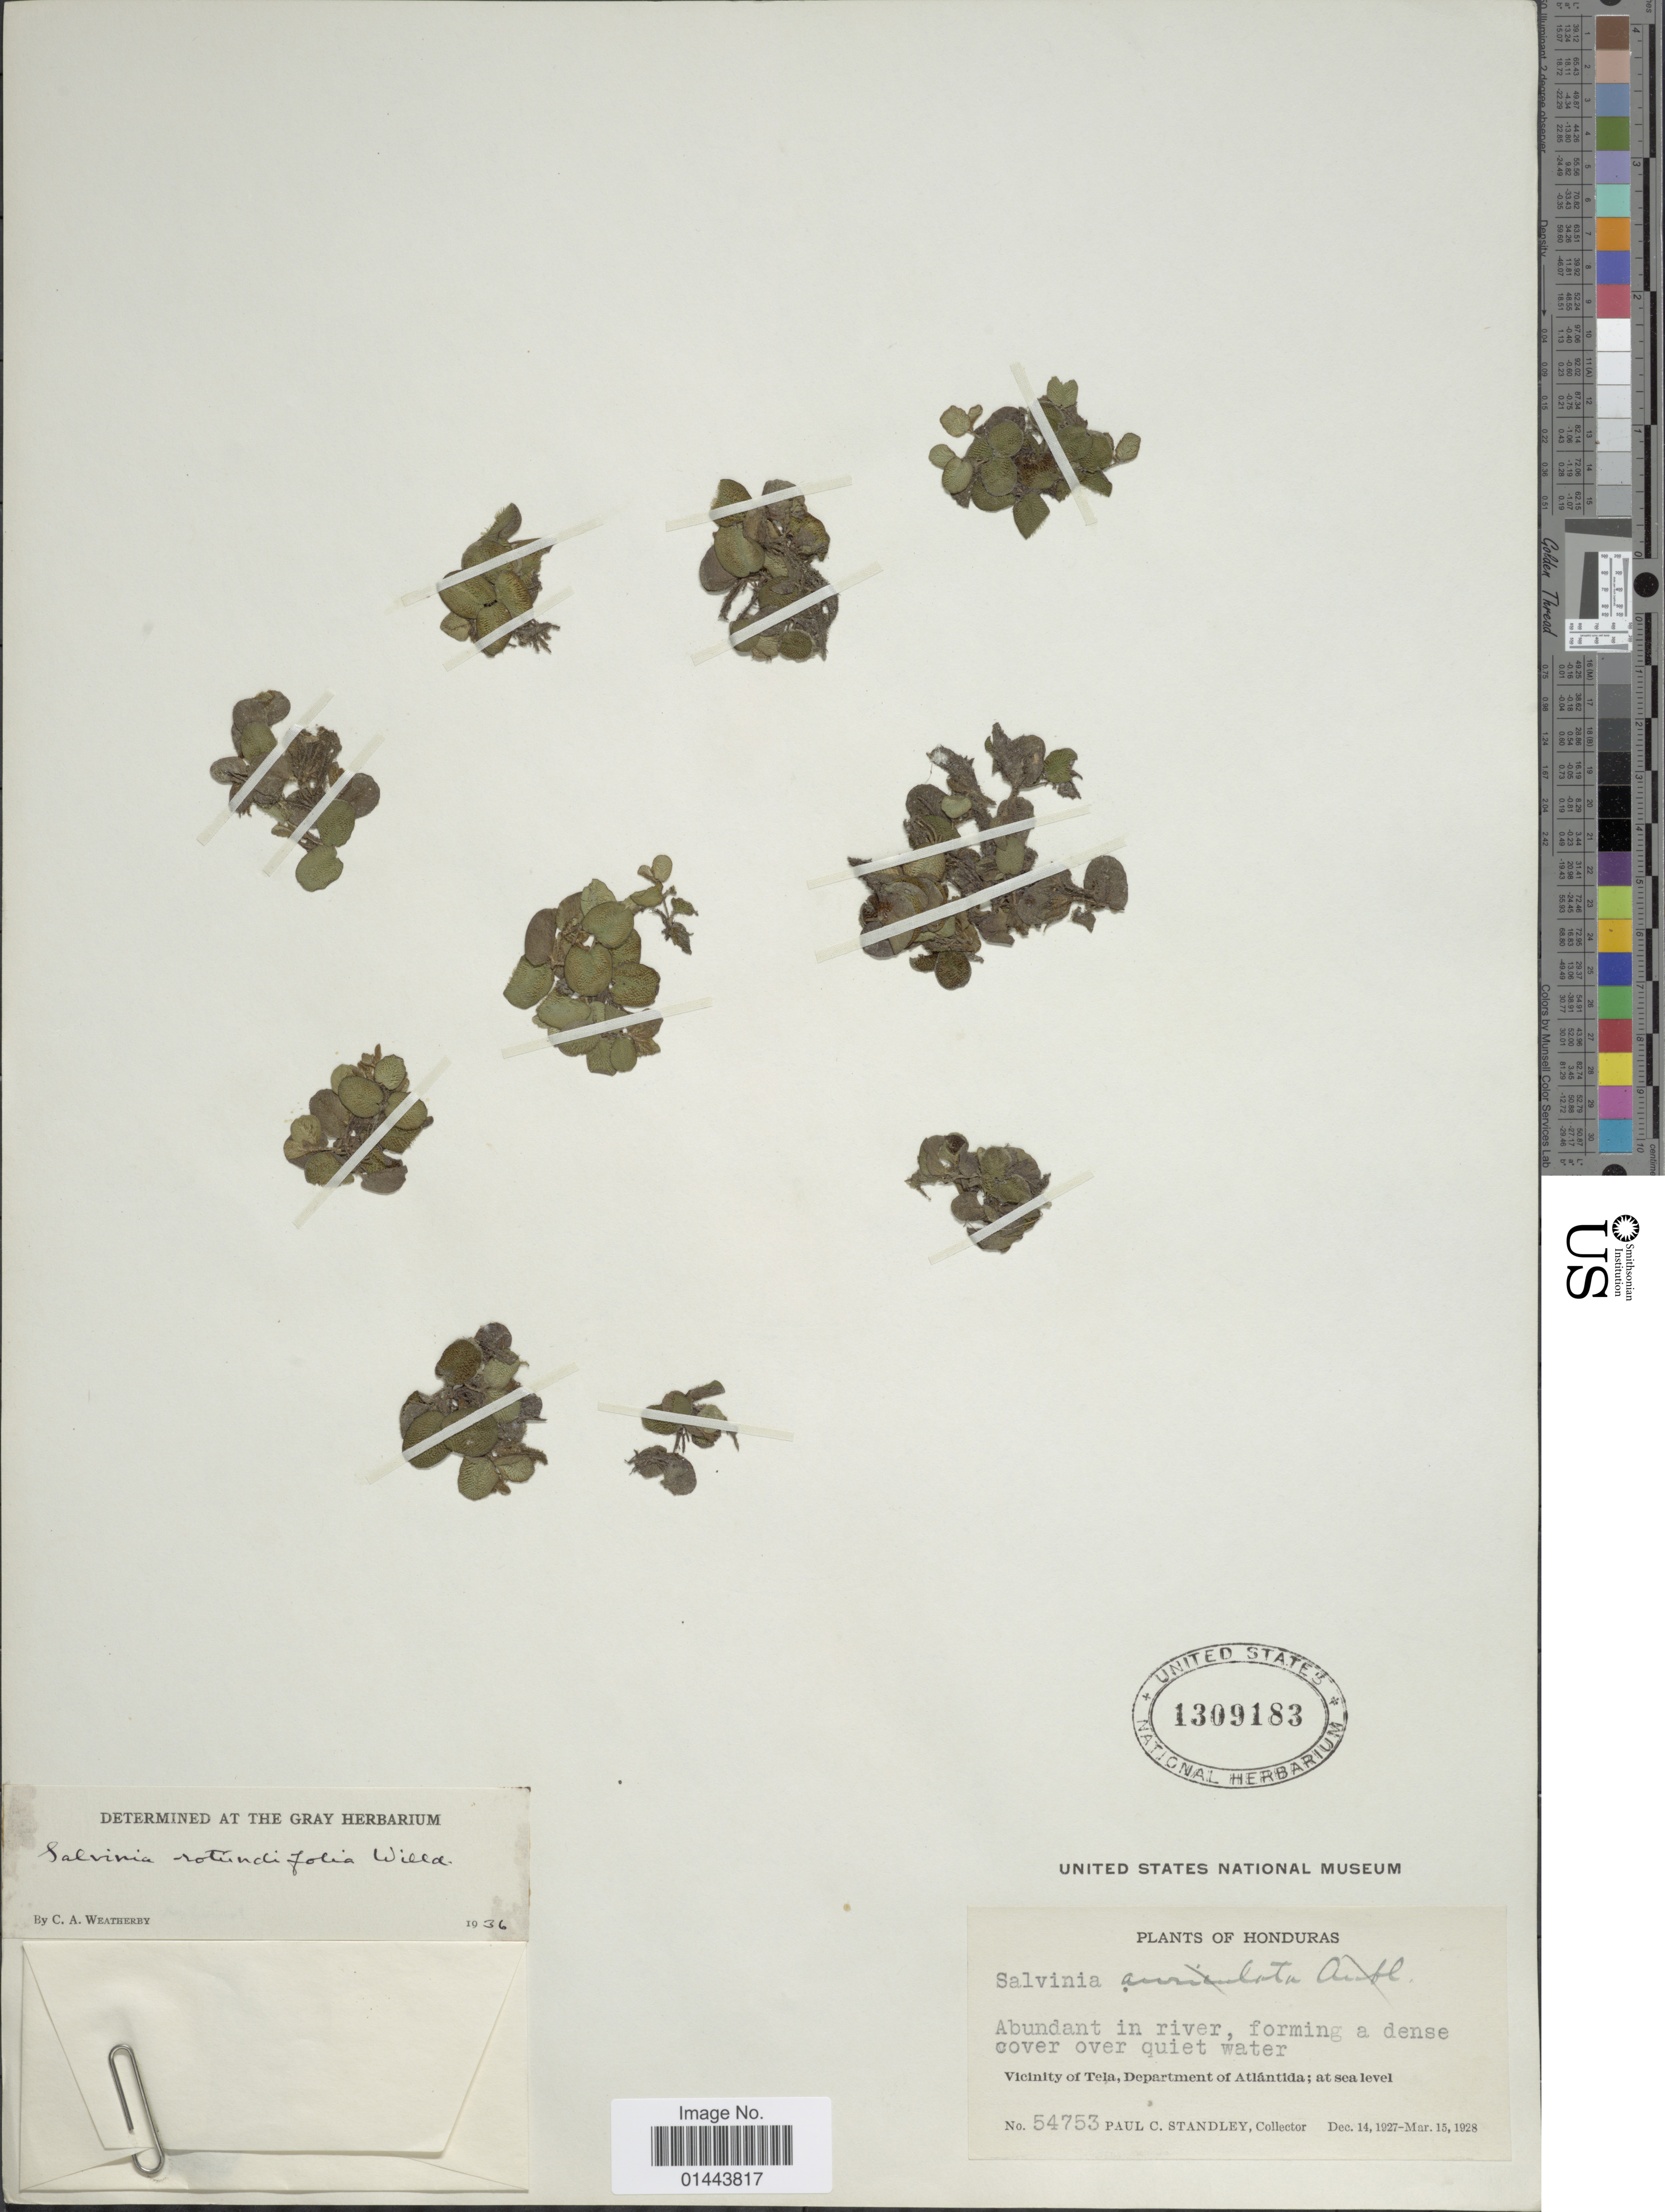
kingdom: Plantae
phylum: Tracheophyta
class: Polypodiopsida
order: Salviniales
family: Salviniaceae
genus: Salvinia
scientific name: Salvinia minima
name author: Baker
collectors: P. C. Standley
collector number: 54753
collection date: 1927-12-14/1928-03-15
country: Honduras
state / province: Atlántida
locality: Abundant in river, forming a dense cover over quiet water, Vicinity of Tela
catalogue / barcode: US 1309183